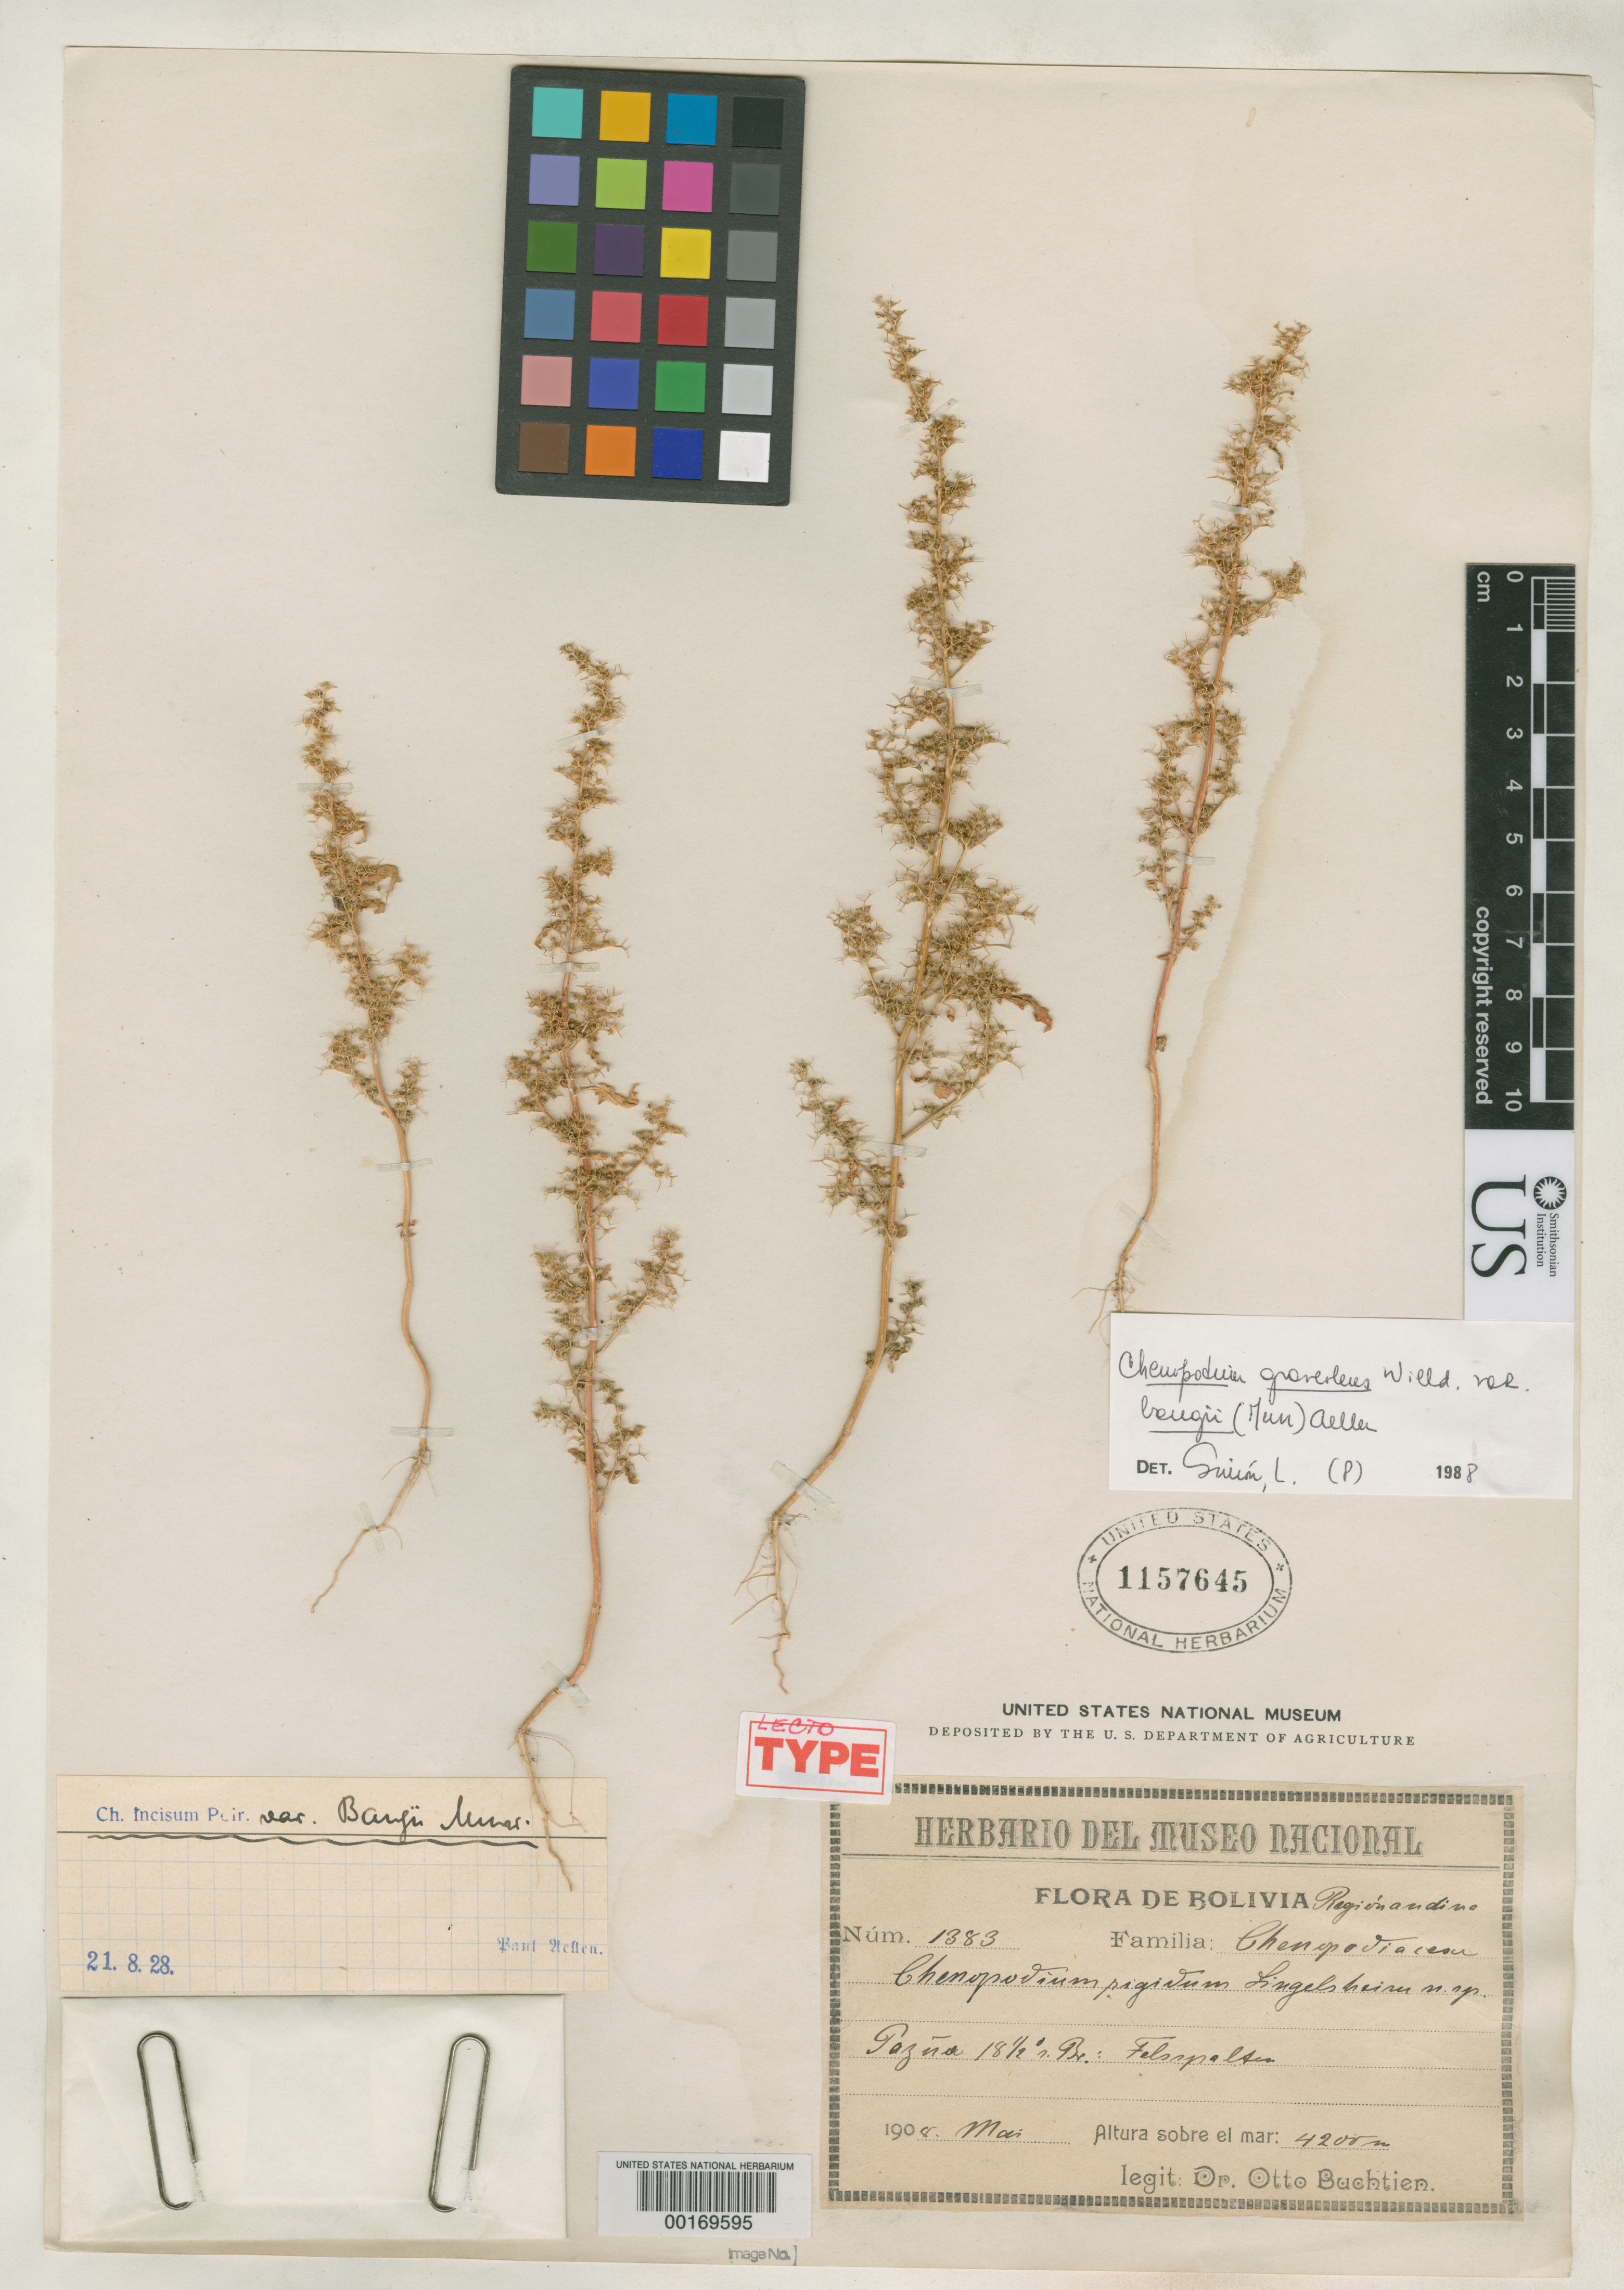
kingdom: Plantae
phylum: Tracheophyta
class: Magnoliopsida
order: Caryophyllales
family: Amaranthaceae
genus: Chenopodium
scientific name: Chenopodium rigidum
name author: Lingelsh.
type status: Isosyntype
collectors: O. Buchtien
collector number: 1383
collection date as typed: Mar 1908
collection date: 1908-03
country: Bolivia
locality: Pazua, Felspar.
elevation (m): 4200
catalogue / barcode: US 1157645